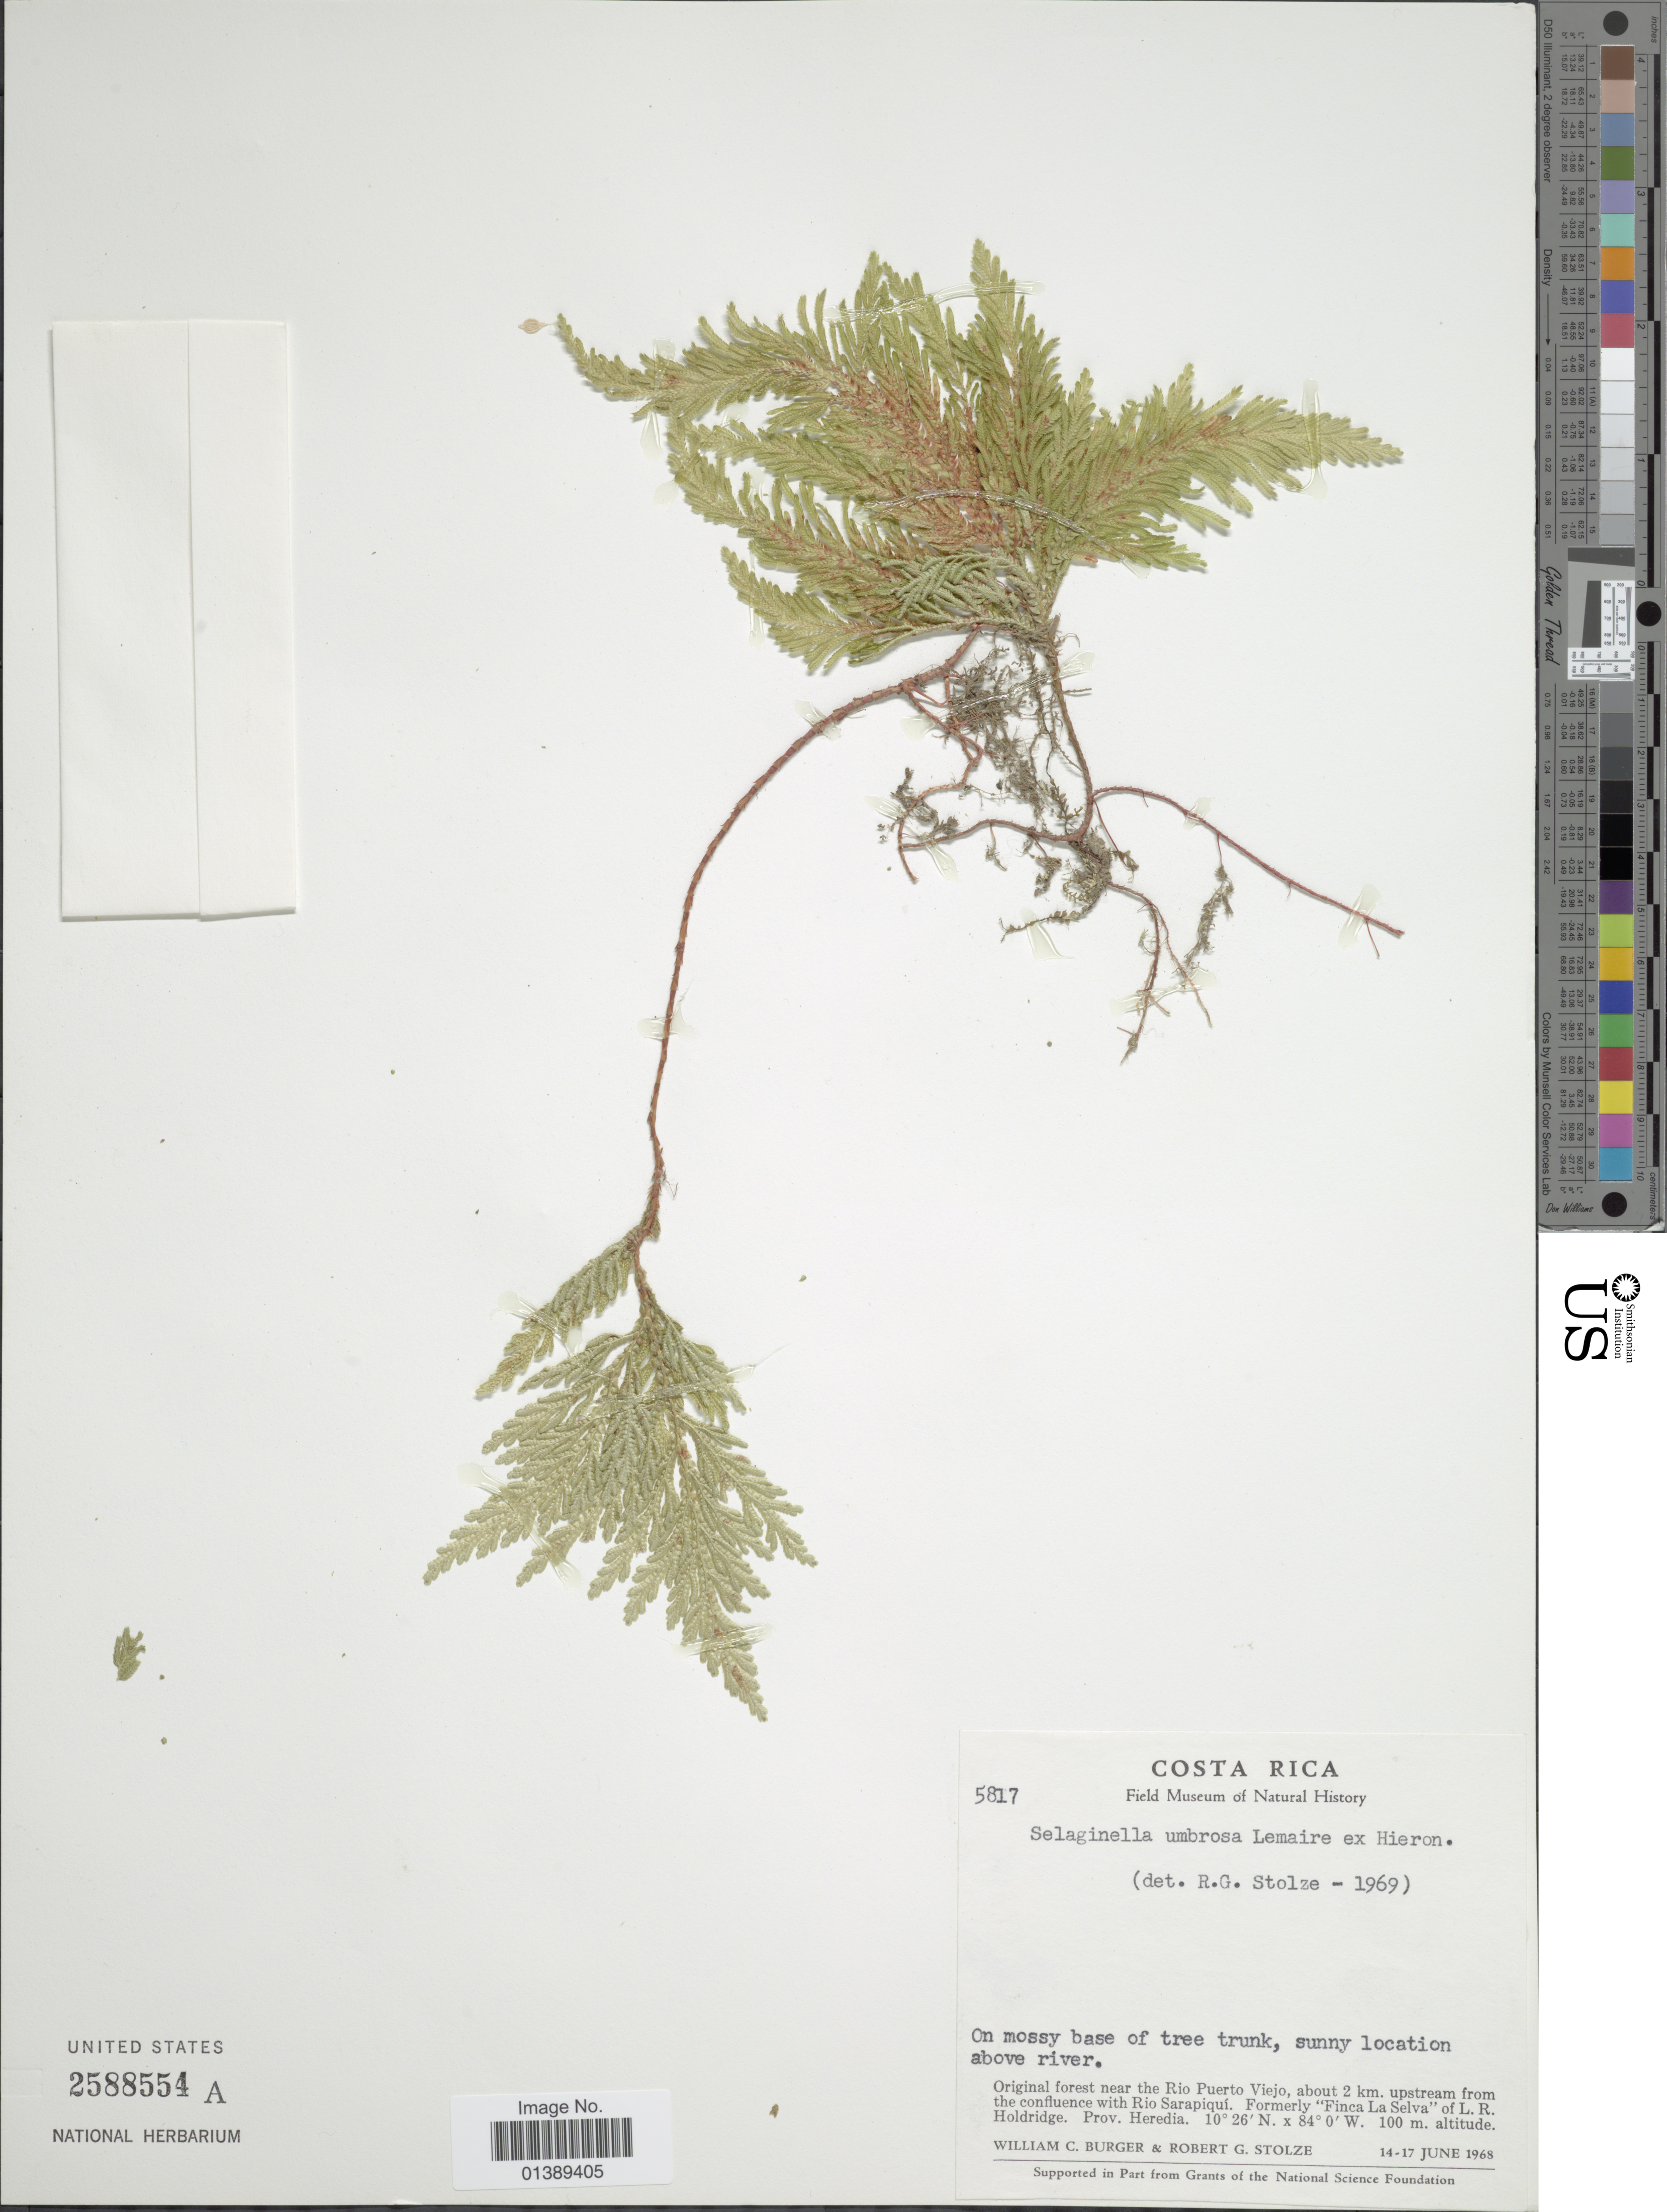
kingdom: Plantae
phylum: Tracheophyta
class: Lycopodiopsida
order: Selaginellales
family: Selaginellaceae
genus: Selaginella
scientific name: Selaginella umbrosa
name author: Lem. ex Hieron.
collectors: W. Burger & R. G. Stolze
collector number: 5817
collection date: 1968-06-14/1968-06-17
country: Costa Rica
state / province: Heredia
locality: Original forest near the Puerto Viejo, about 2 km. upstream from the confluence with Rio Sarapiqui. Formerly 'Finca La Selva' L.R. Holdridge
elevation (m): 100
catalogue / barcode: US 2588554A